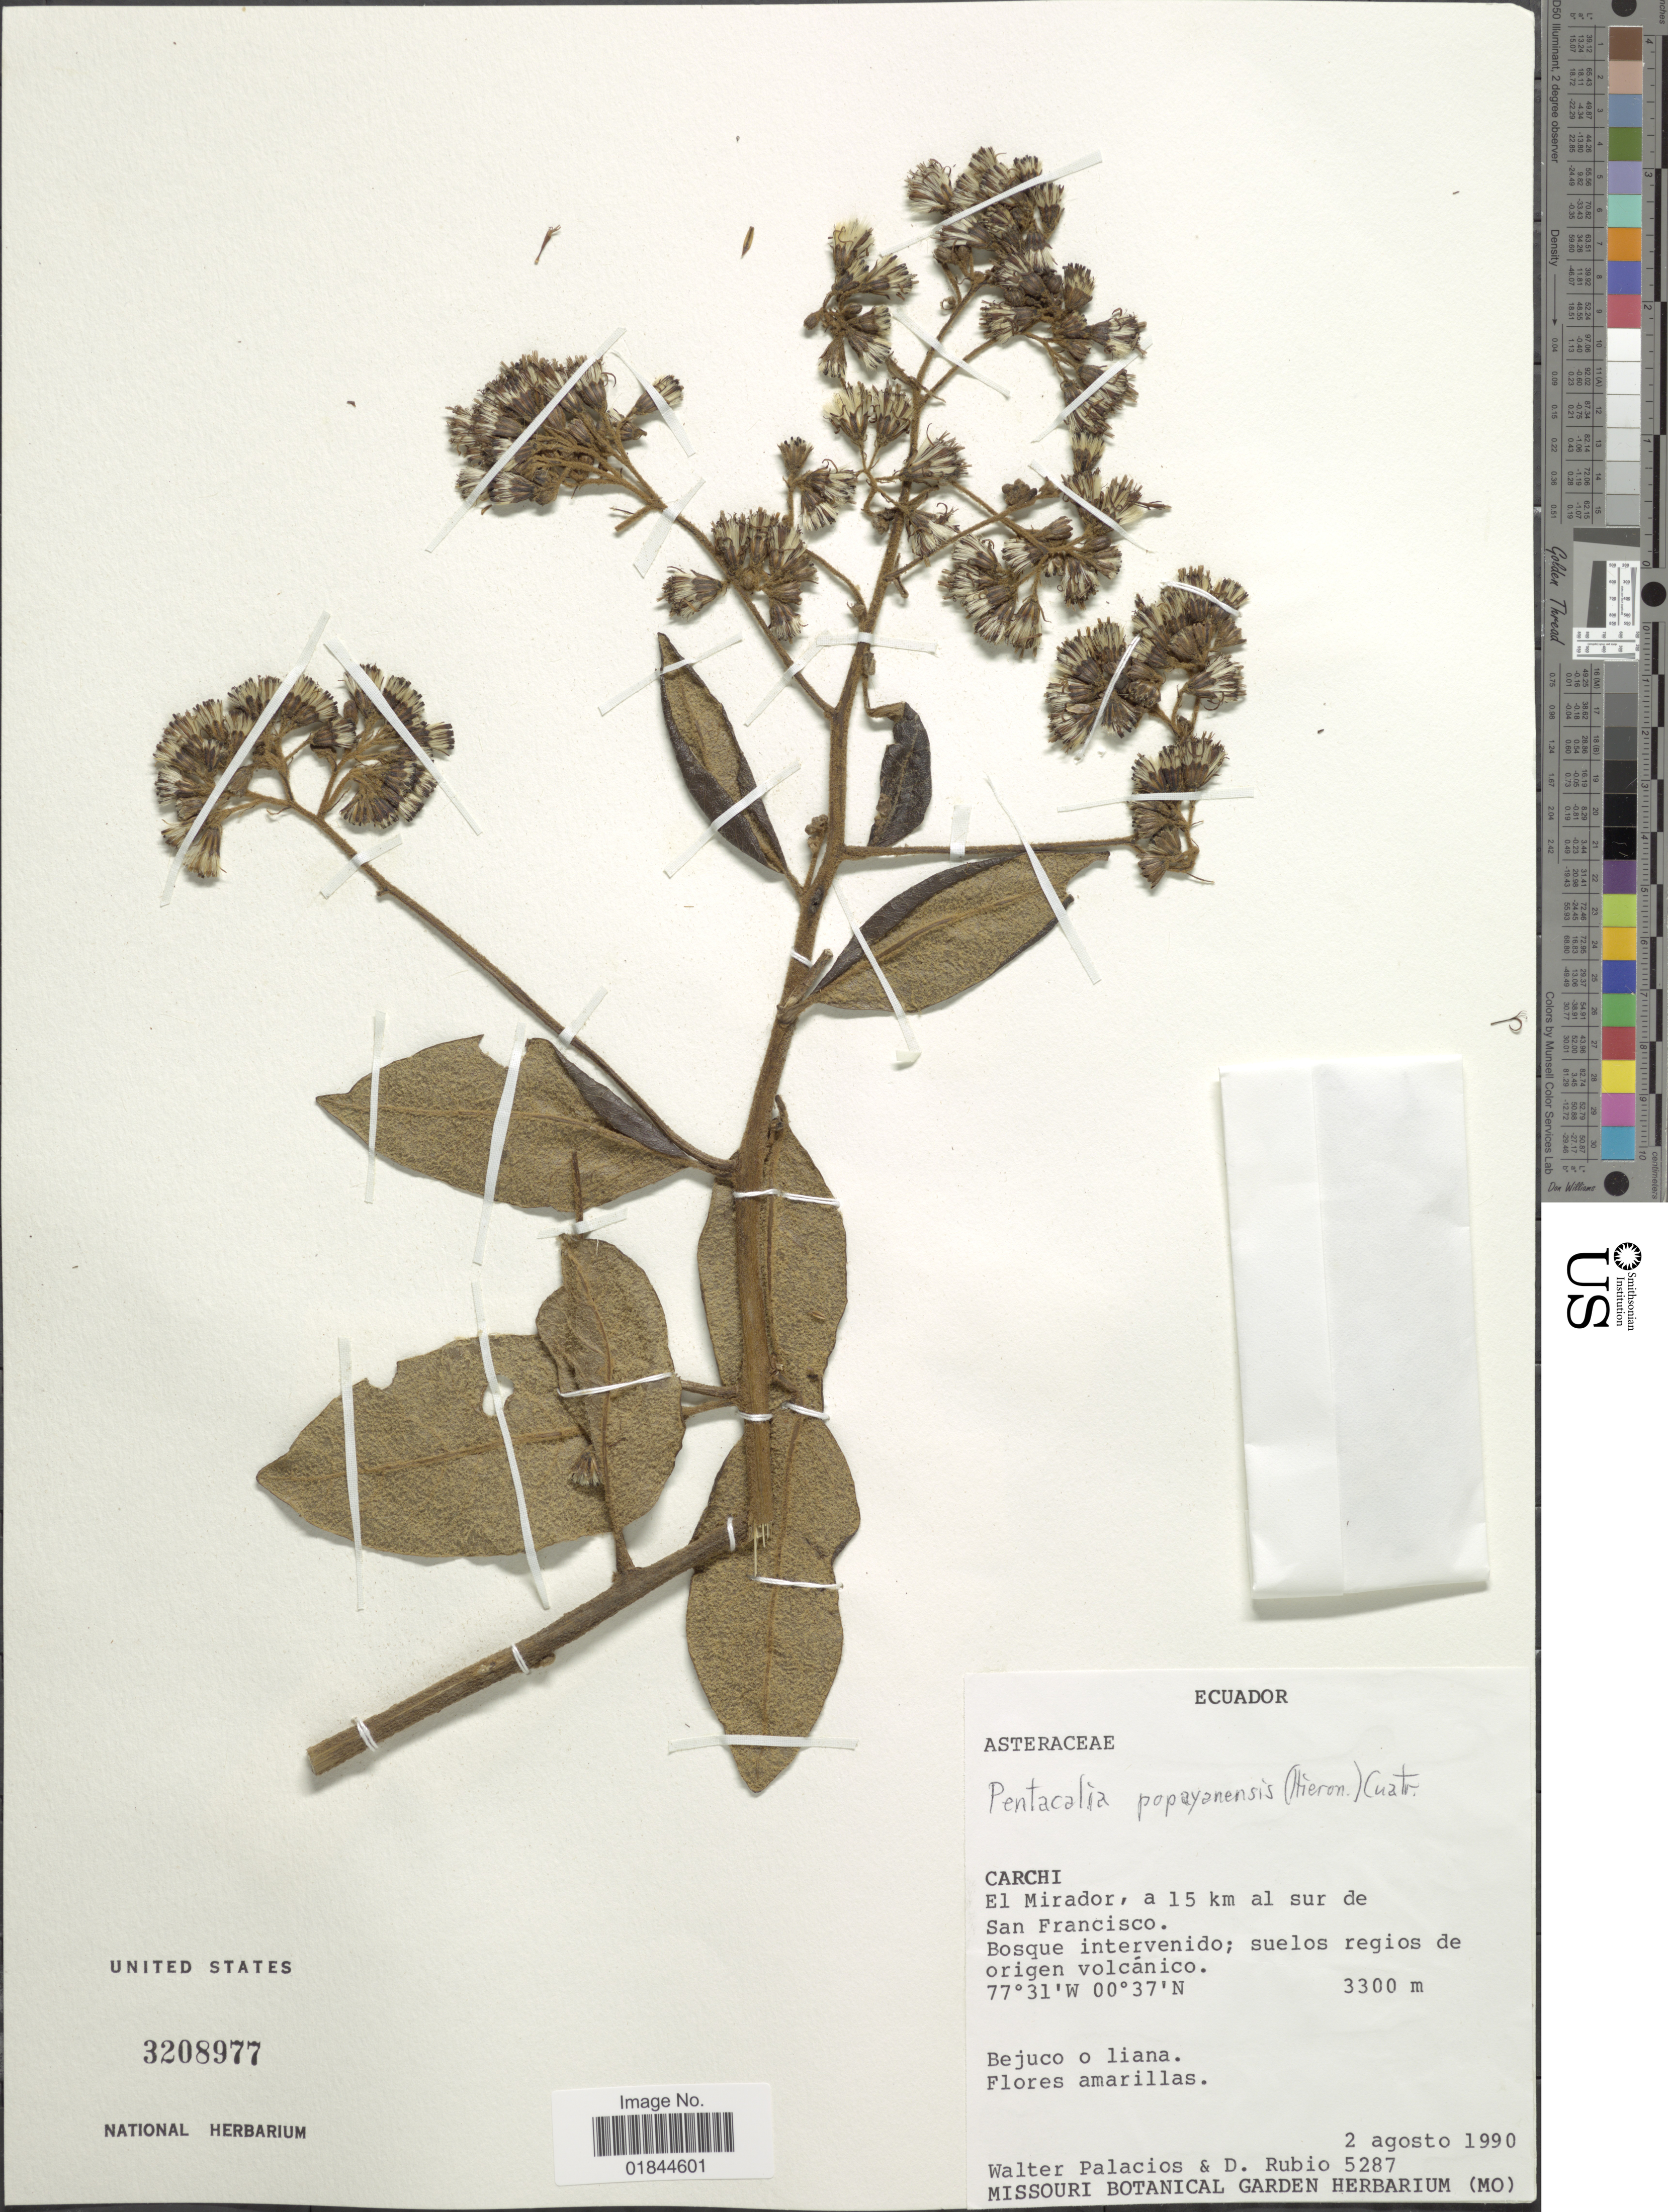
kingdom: Plantae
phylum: Tracheophyta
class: Magnoliopsida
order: Asterales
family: Asteraceae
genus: Pentacalia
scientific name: Pentacalia popayanensis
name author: (Hieron.) Cuatrec.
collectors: W. Palacios & D. Rubio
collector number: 5287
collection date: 1990-08-02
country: Ecuador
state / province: Carchi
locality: El Mirador, a 15 km al sur de San Francisco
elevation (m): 3300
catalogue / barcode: US 3208977